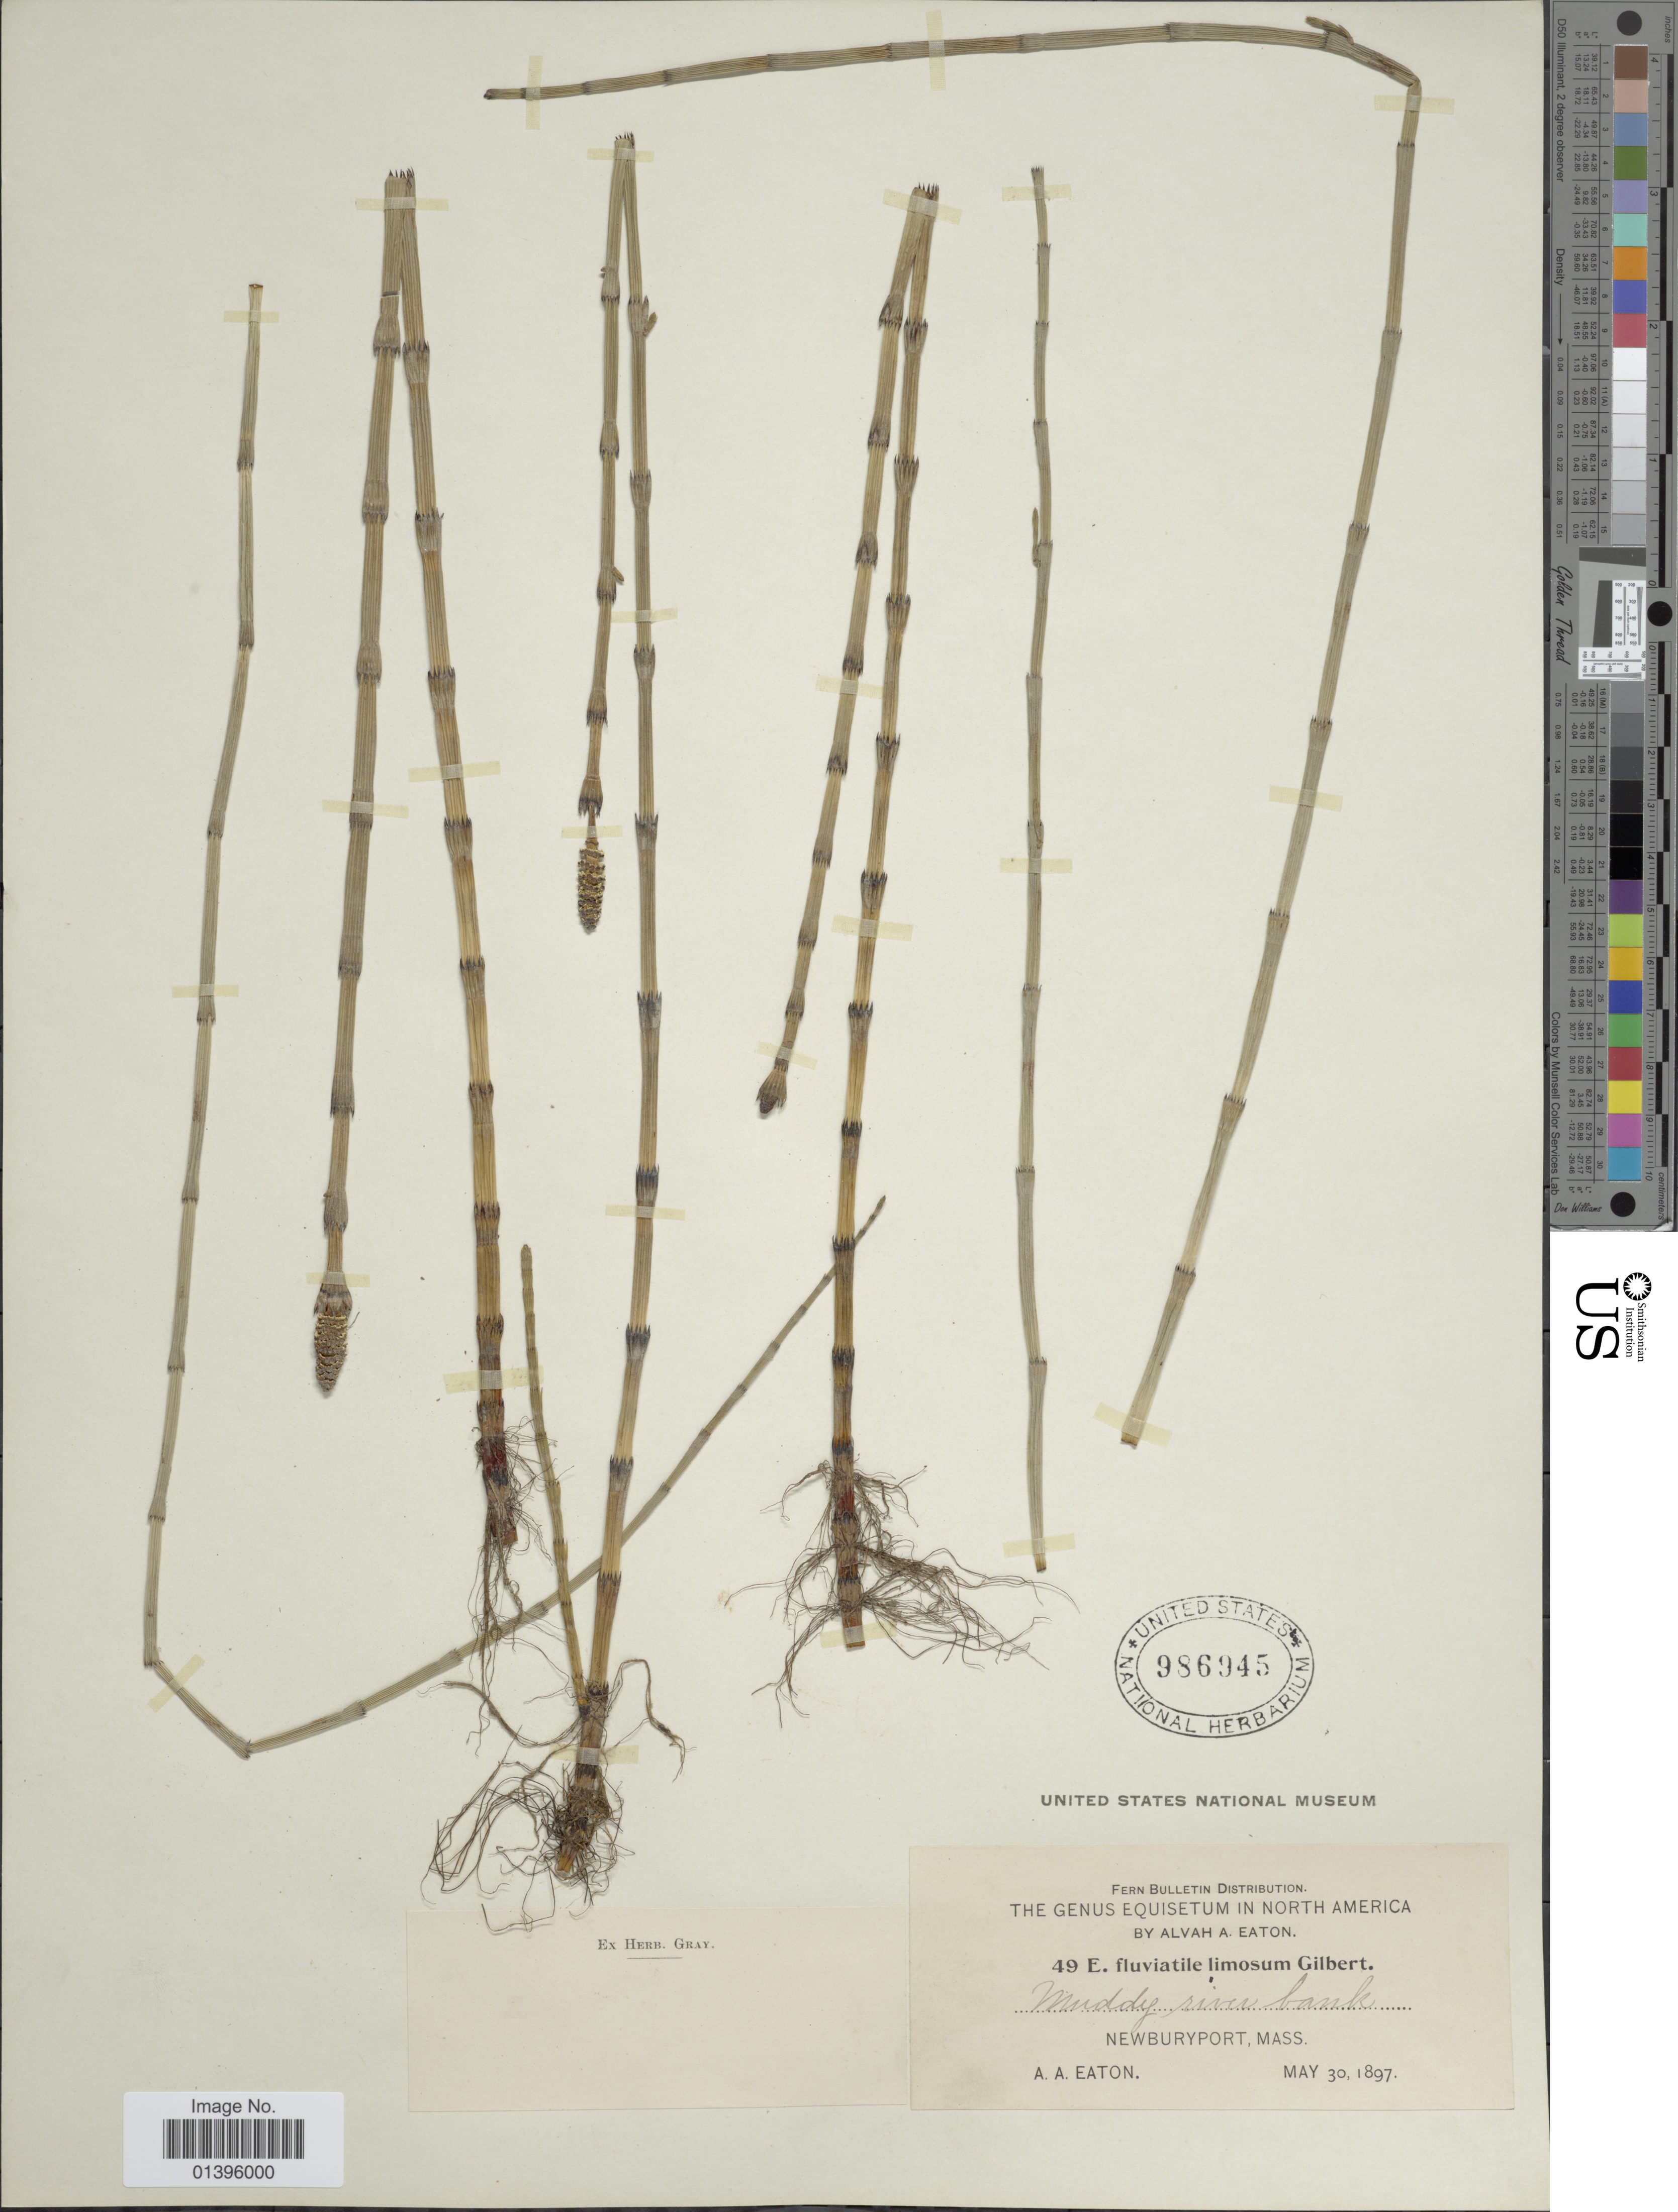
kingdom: Plantae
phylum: Tracheophyta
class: Polypodiopsida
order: Equisetales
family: Equisetaceae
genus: Equisetum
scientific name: Equisetum fluviatile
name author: L.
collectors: A. A. Eaton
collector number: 49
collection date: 1897-05-30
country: United States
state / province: Massachusetts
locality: Newburyport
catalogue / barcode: US 986945